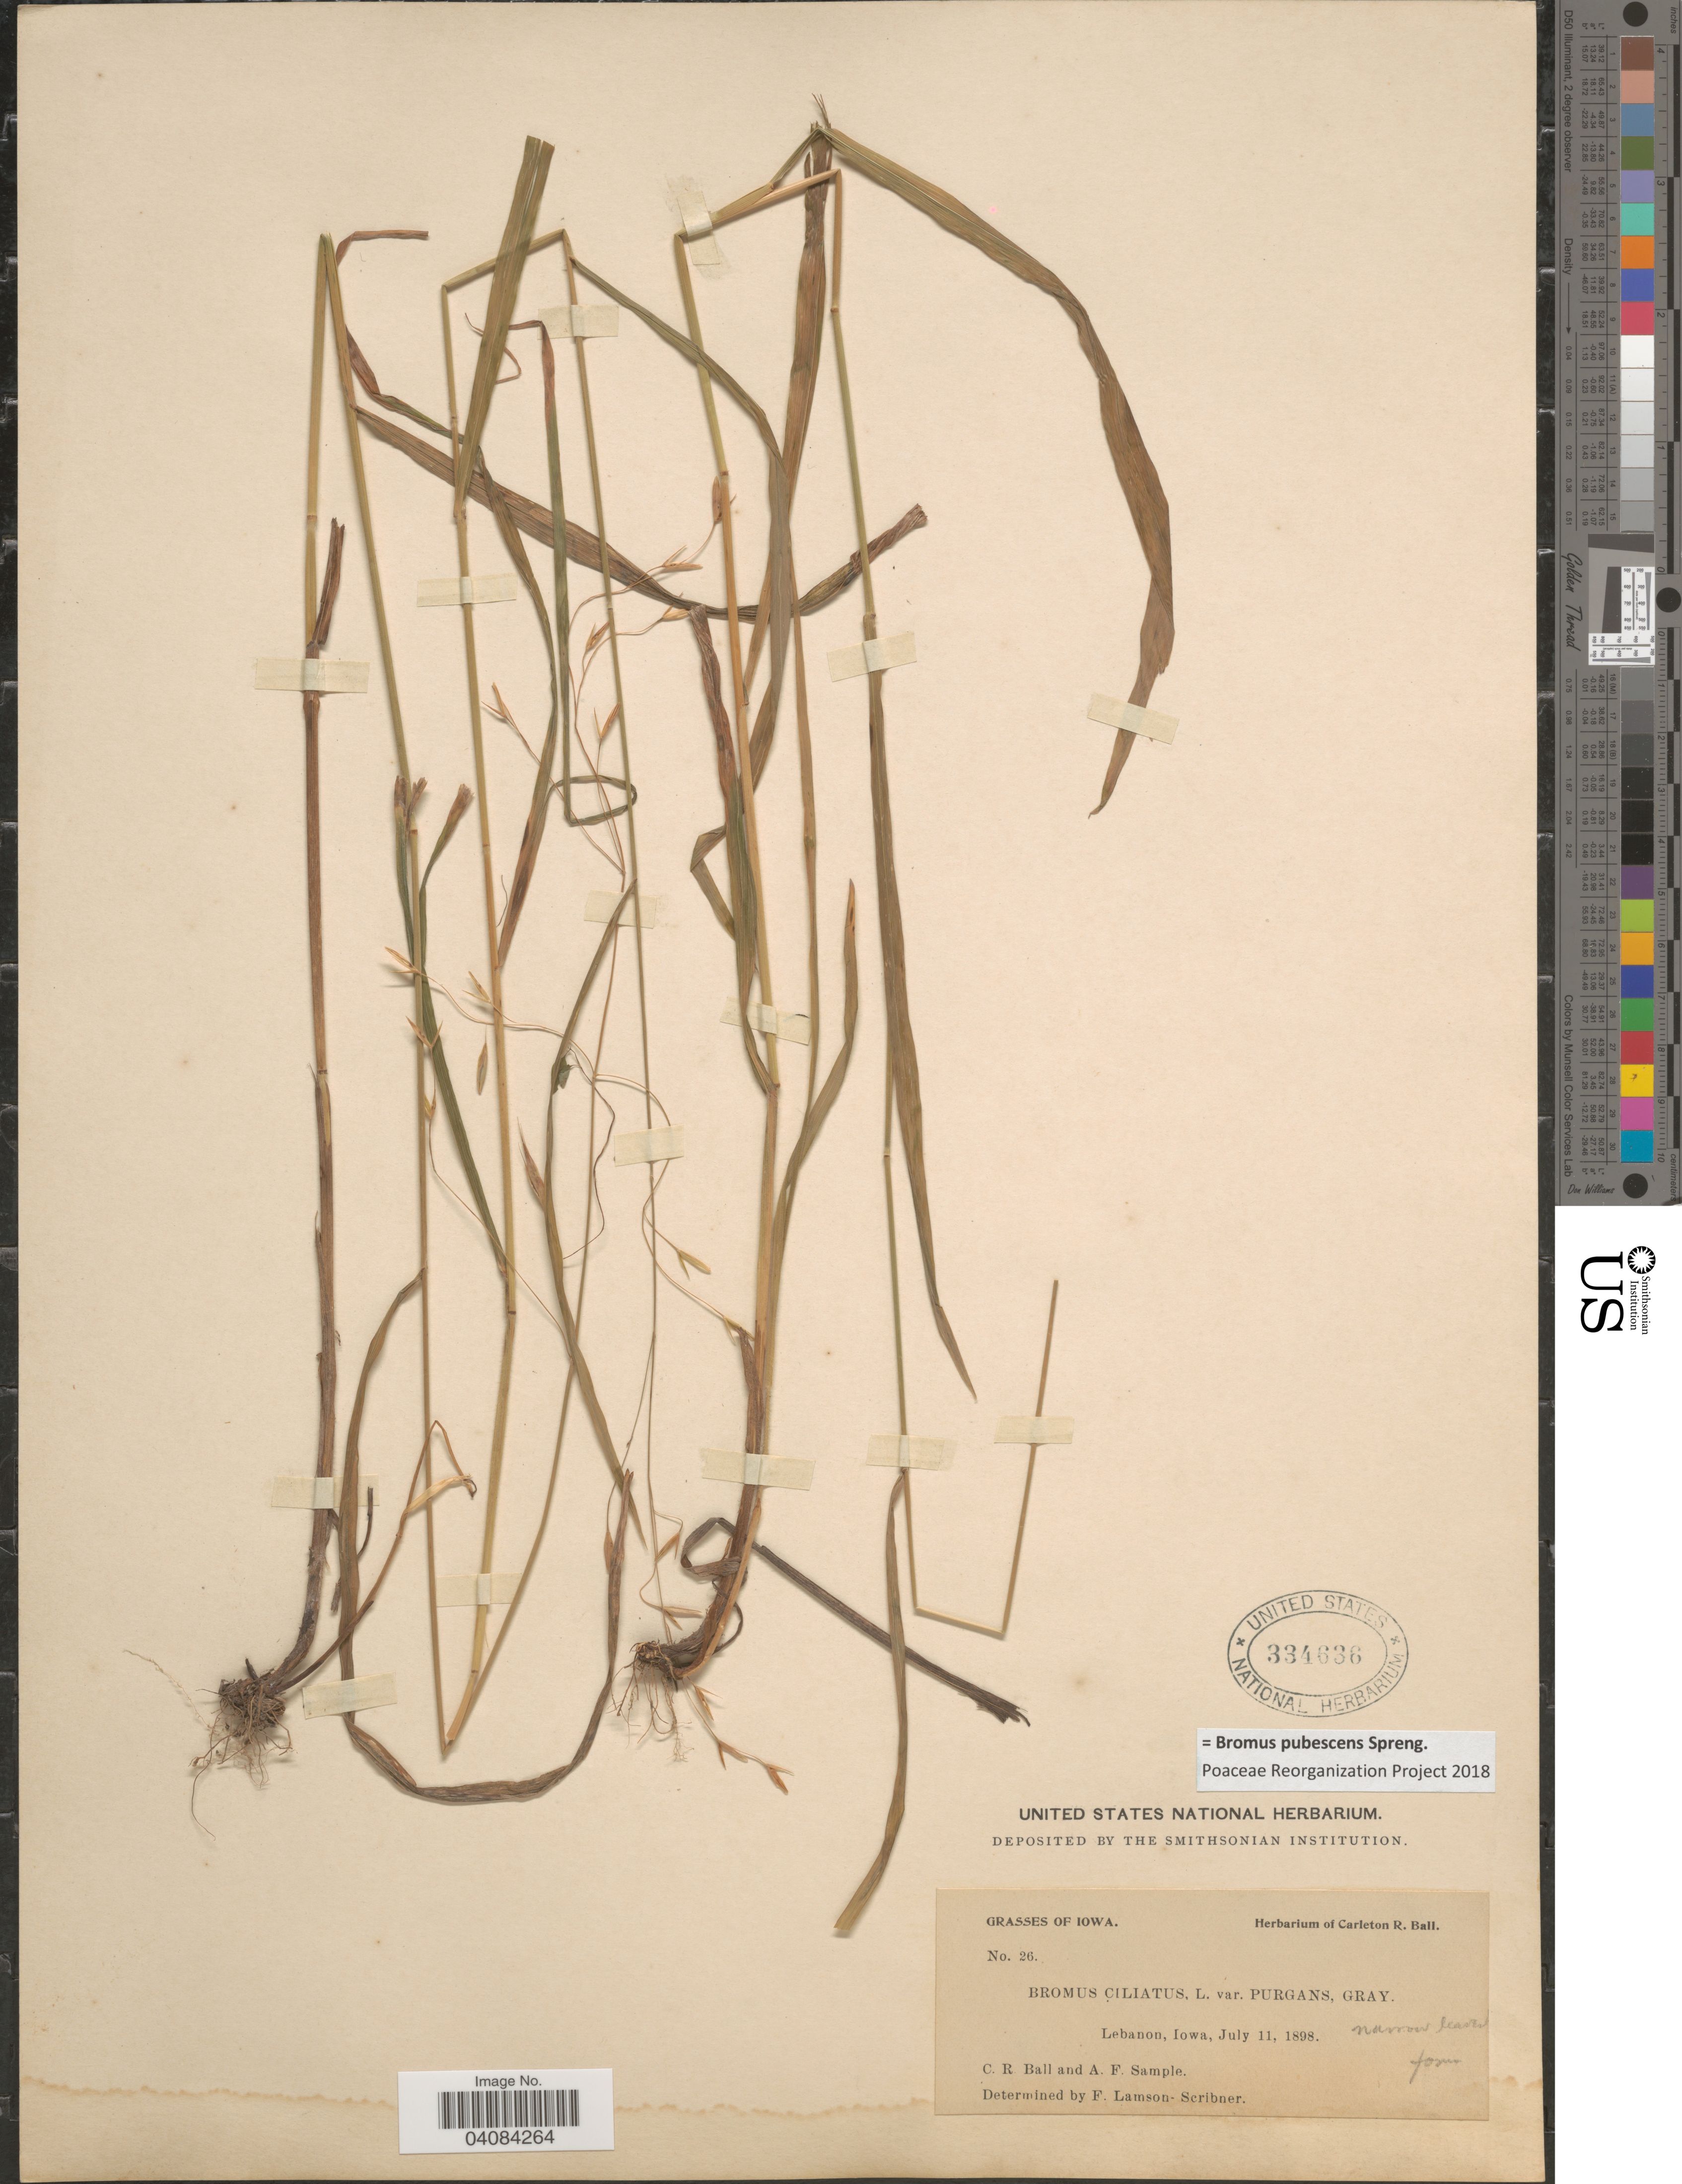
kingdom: Plantae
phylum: Tracheophyta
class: Liliopsida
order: Poales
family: Poaceae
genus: Bromus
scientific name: Bromus pubescens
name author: Muhl. ex Willd.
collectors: C. R. Ball & A. Sample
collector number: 26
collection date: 1898-07-11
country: United States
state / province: Iowa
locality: Lebanon.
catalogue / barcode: US 334636